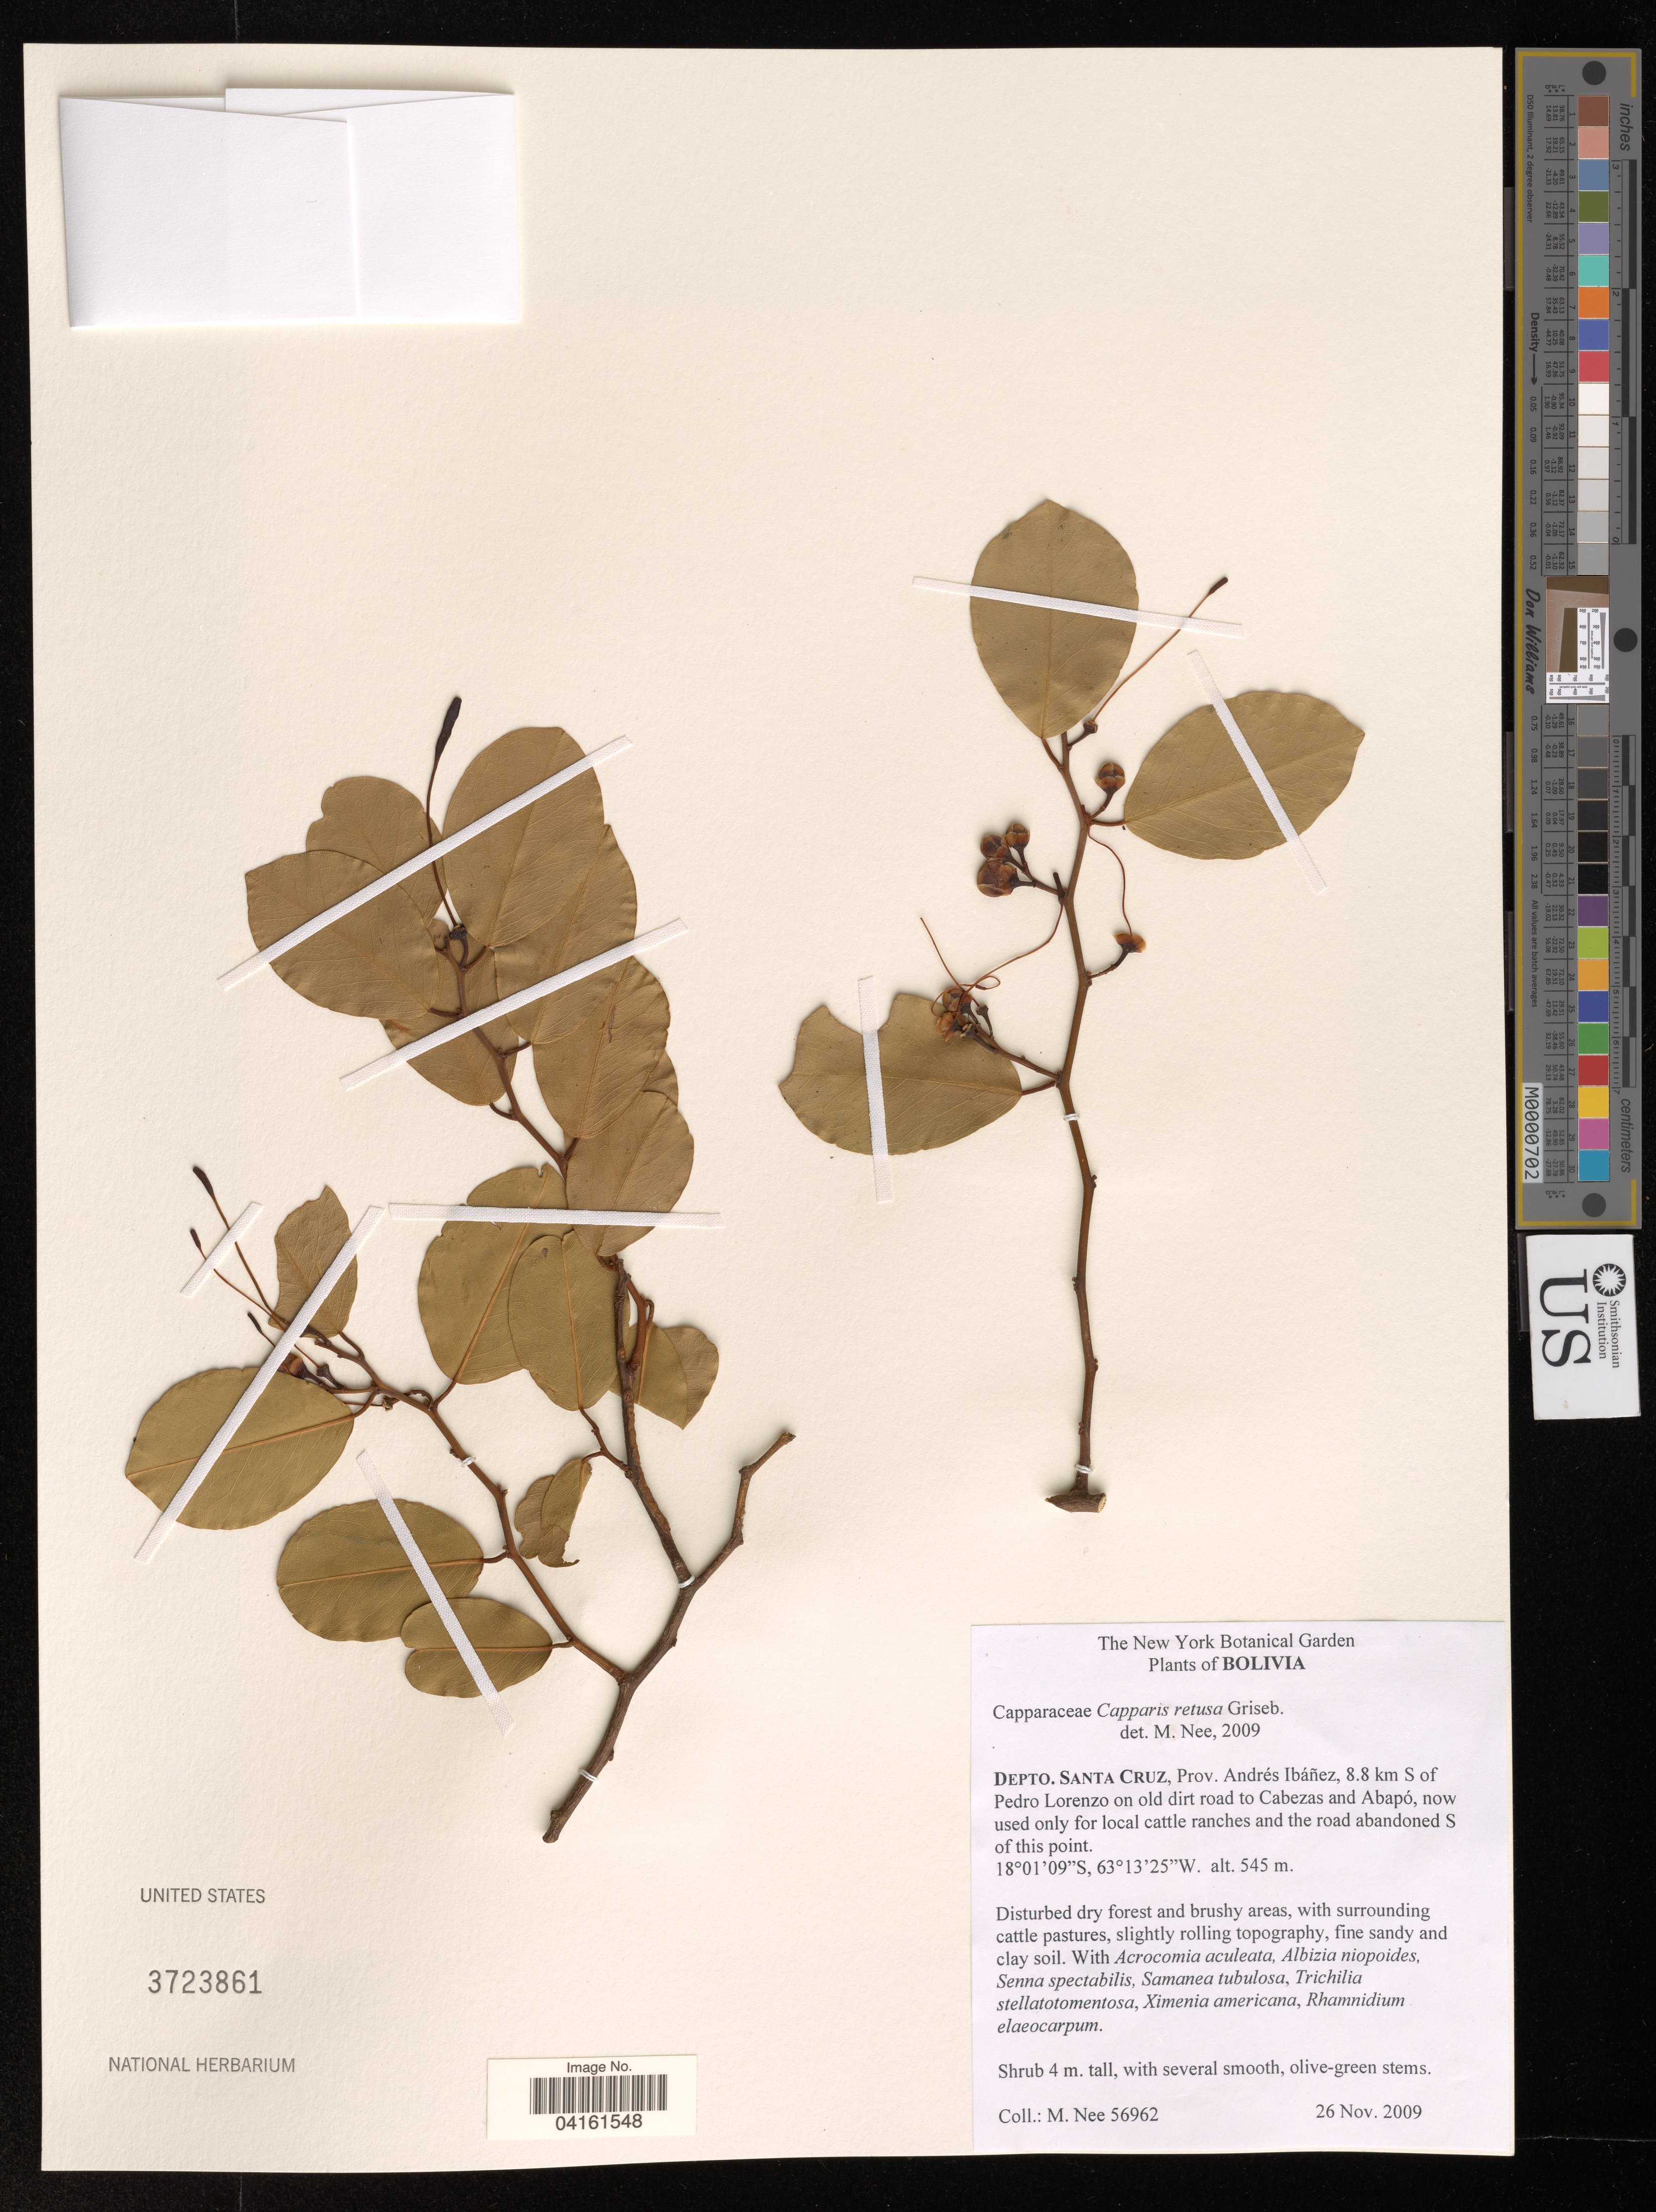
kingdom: Plantae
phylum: Tracheophyta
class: Magnoliopsida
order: Brassicales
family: Capparaceae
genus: Capparis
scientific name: Capparis retusa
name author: Griseb.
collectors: M. Nee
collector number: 56962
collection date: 2009-11-26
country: Bolivia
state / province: Santa Cruz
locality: Prov. Andrés Ibáñez, 8.8 km S of Pedro Lorenzo on old dirt road to Cabezas and Abapó, now used only for local cattle ranches and the road abandoned S of this point.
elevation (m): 545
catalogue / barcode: US 3723861